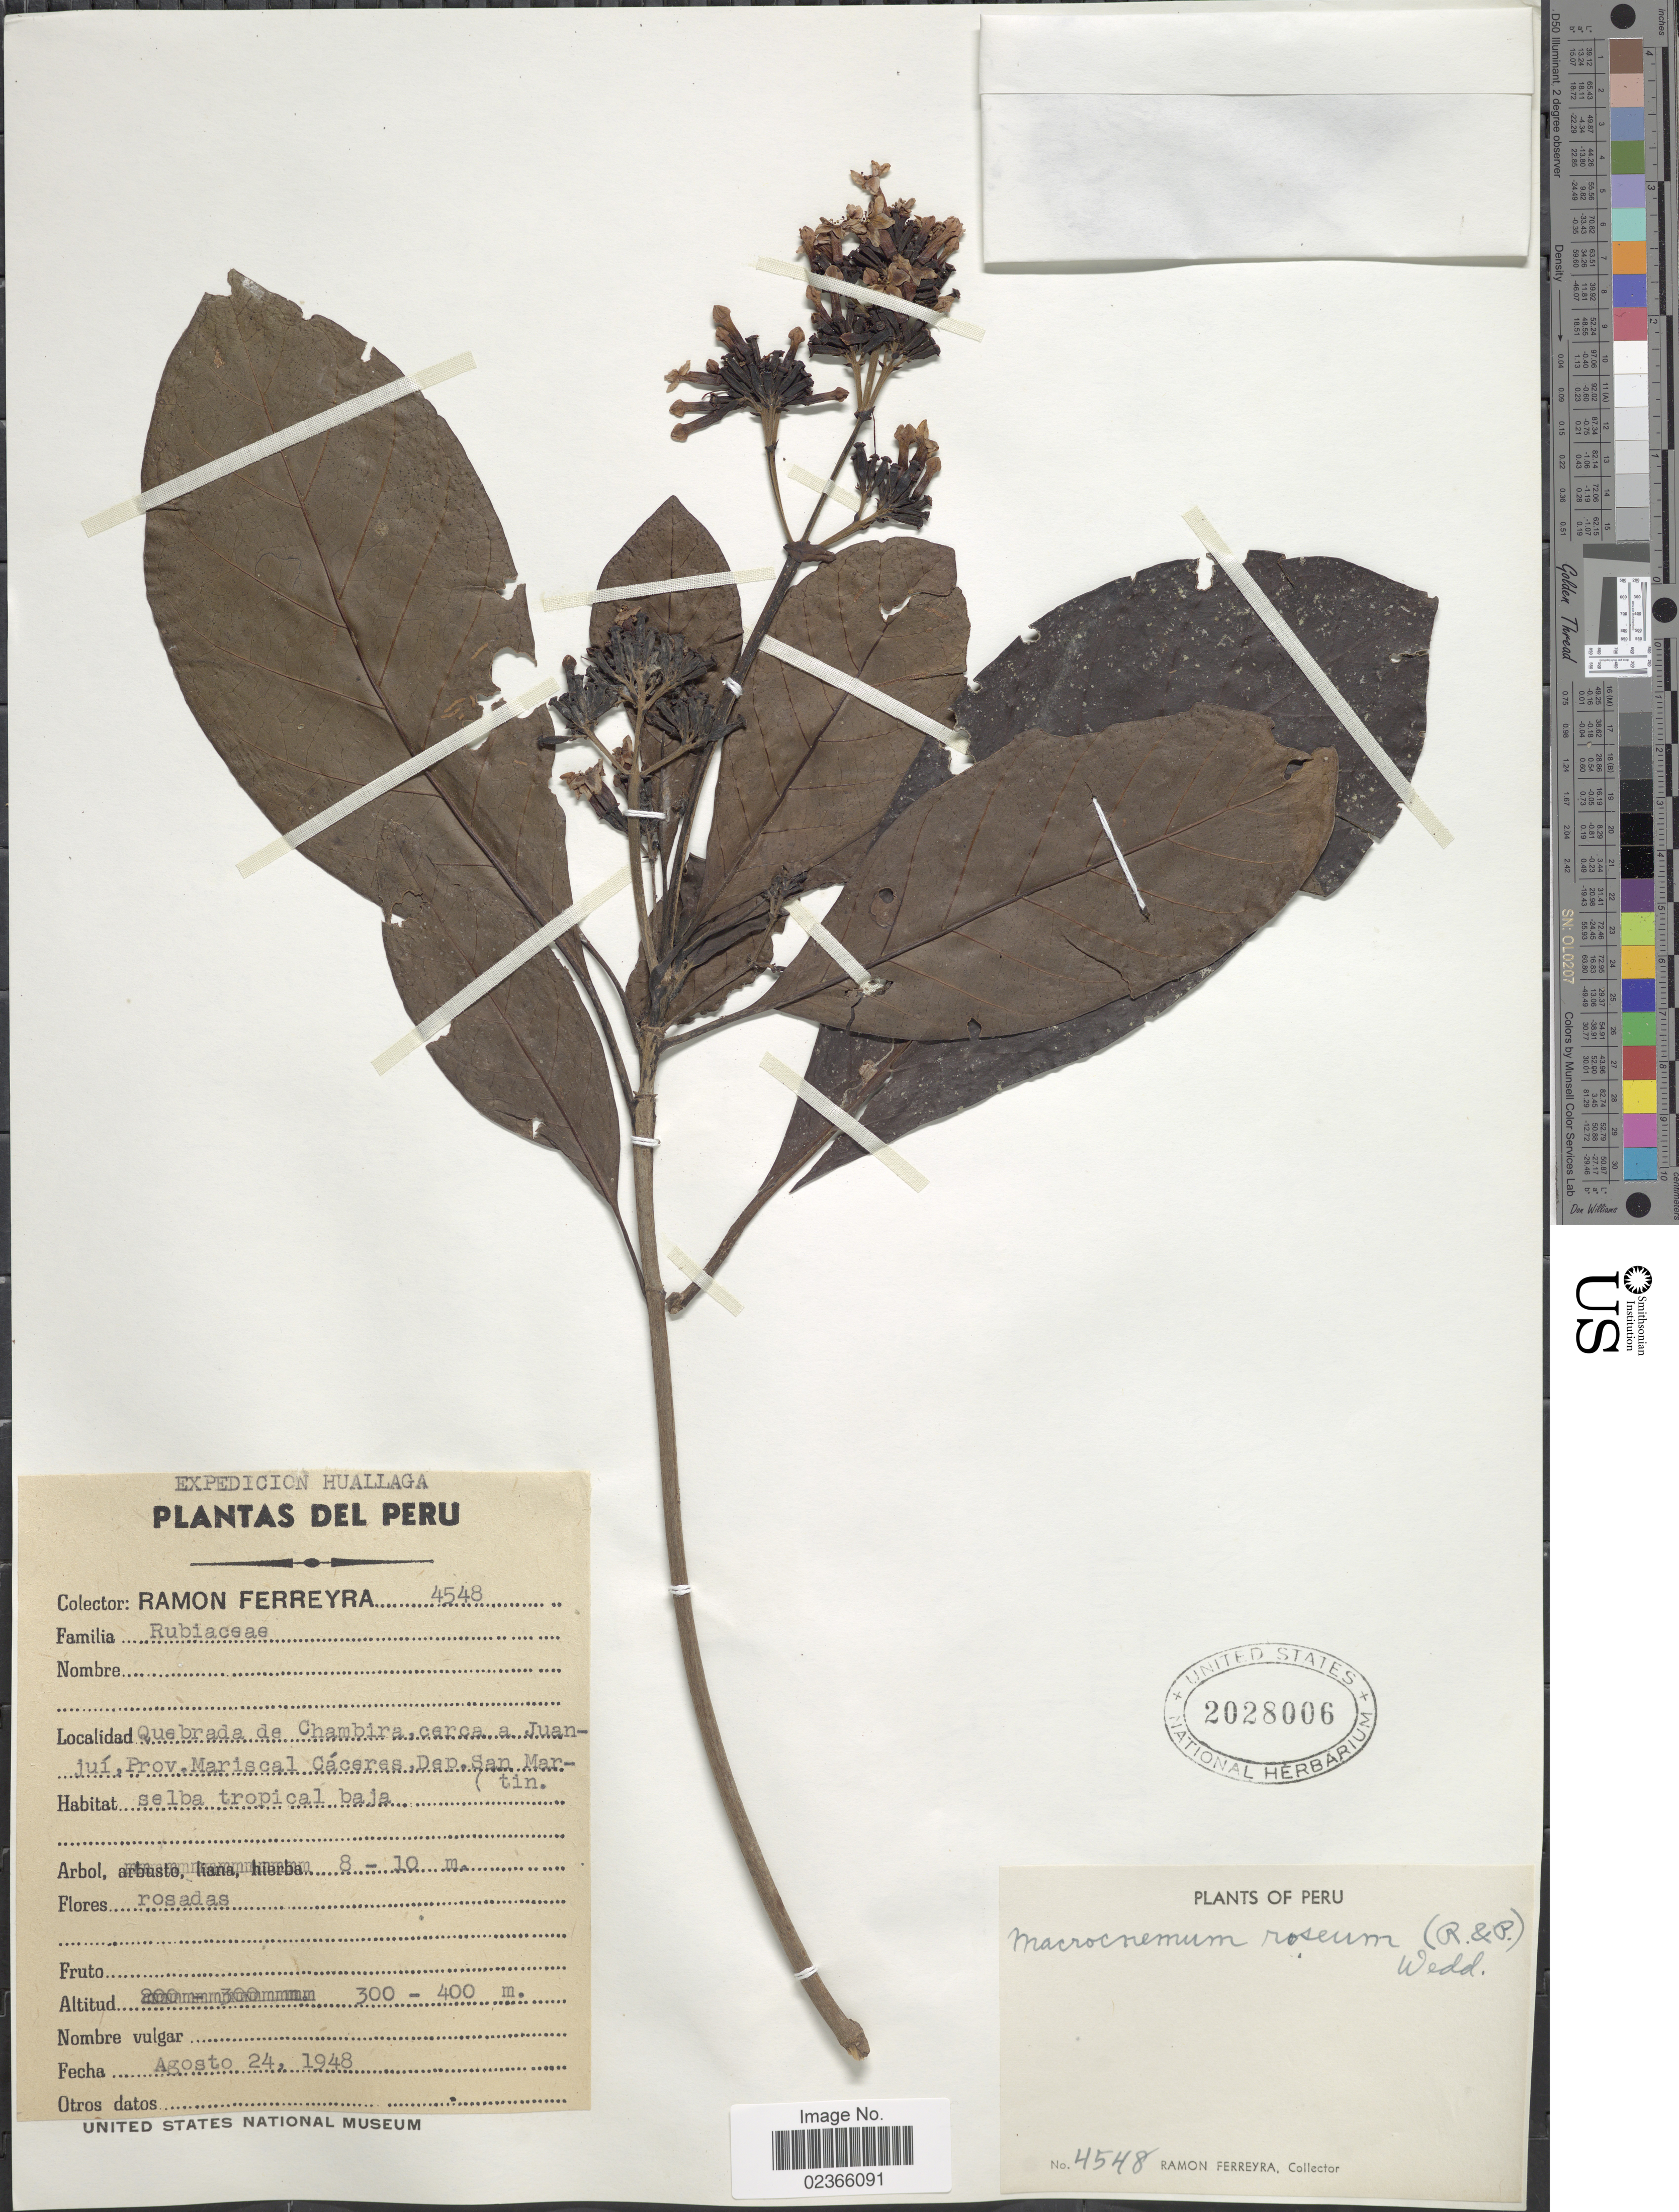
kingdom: Plantae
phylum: Tracheophyta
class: Magnoliopsida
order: Gentianales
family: Rubiaceae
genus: Macrocnemum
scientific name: Macrocnemum roseum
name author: (Ruiz & Pav.) Wedd.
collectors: R. A. Ferreyra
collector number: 4548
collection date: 1948-08-24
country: Peru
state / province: San Martín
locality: Quebrada de Chambira, cerca a Juanjui, Prov. Mariscal Caceras. Dep. San Martin.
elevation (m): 300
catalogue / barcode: US 2028006